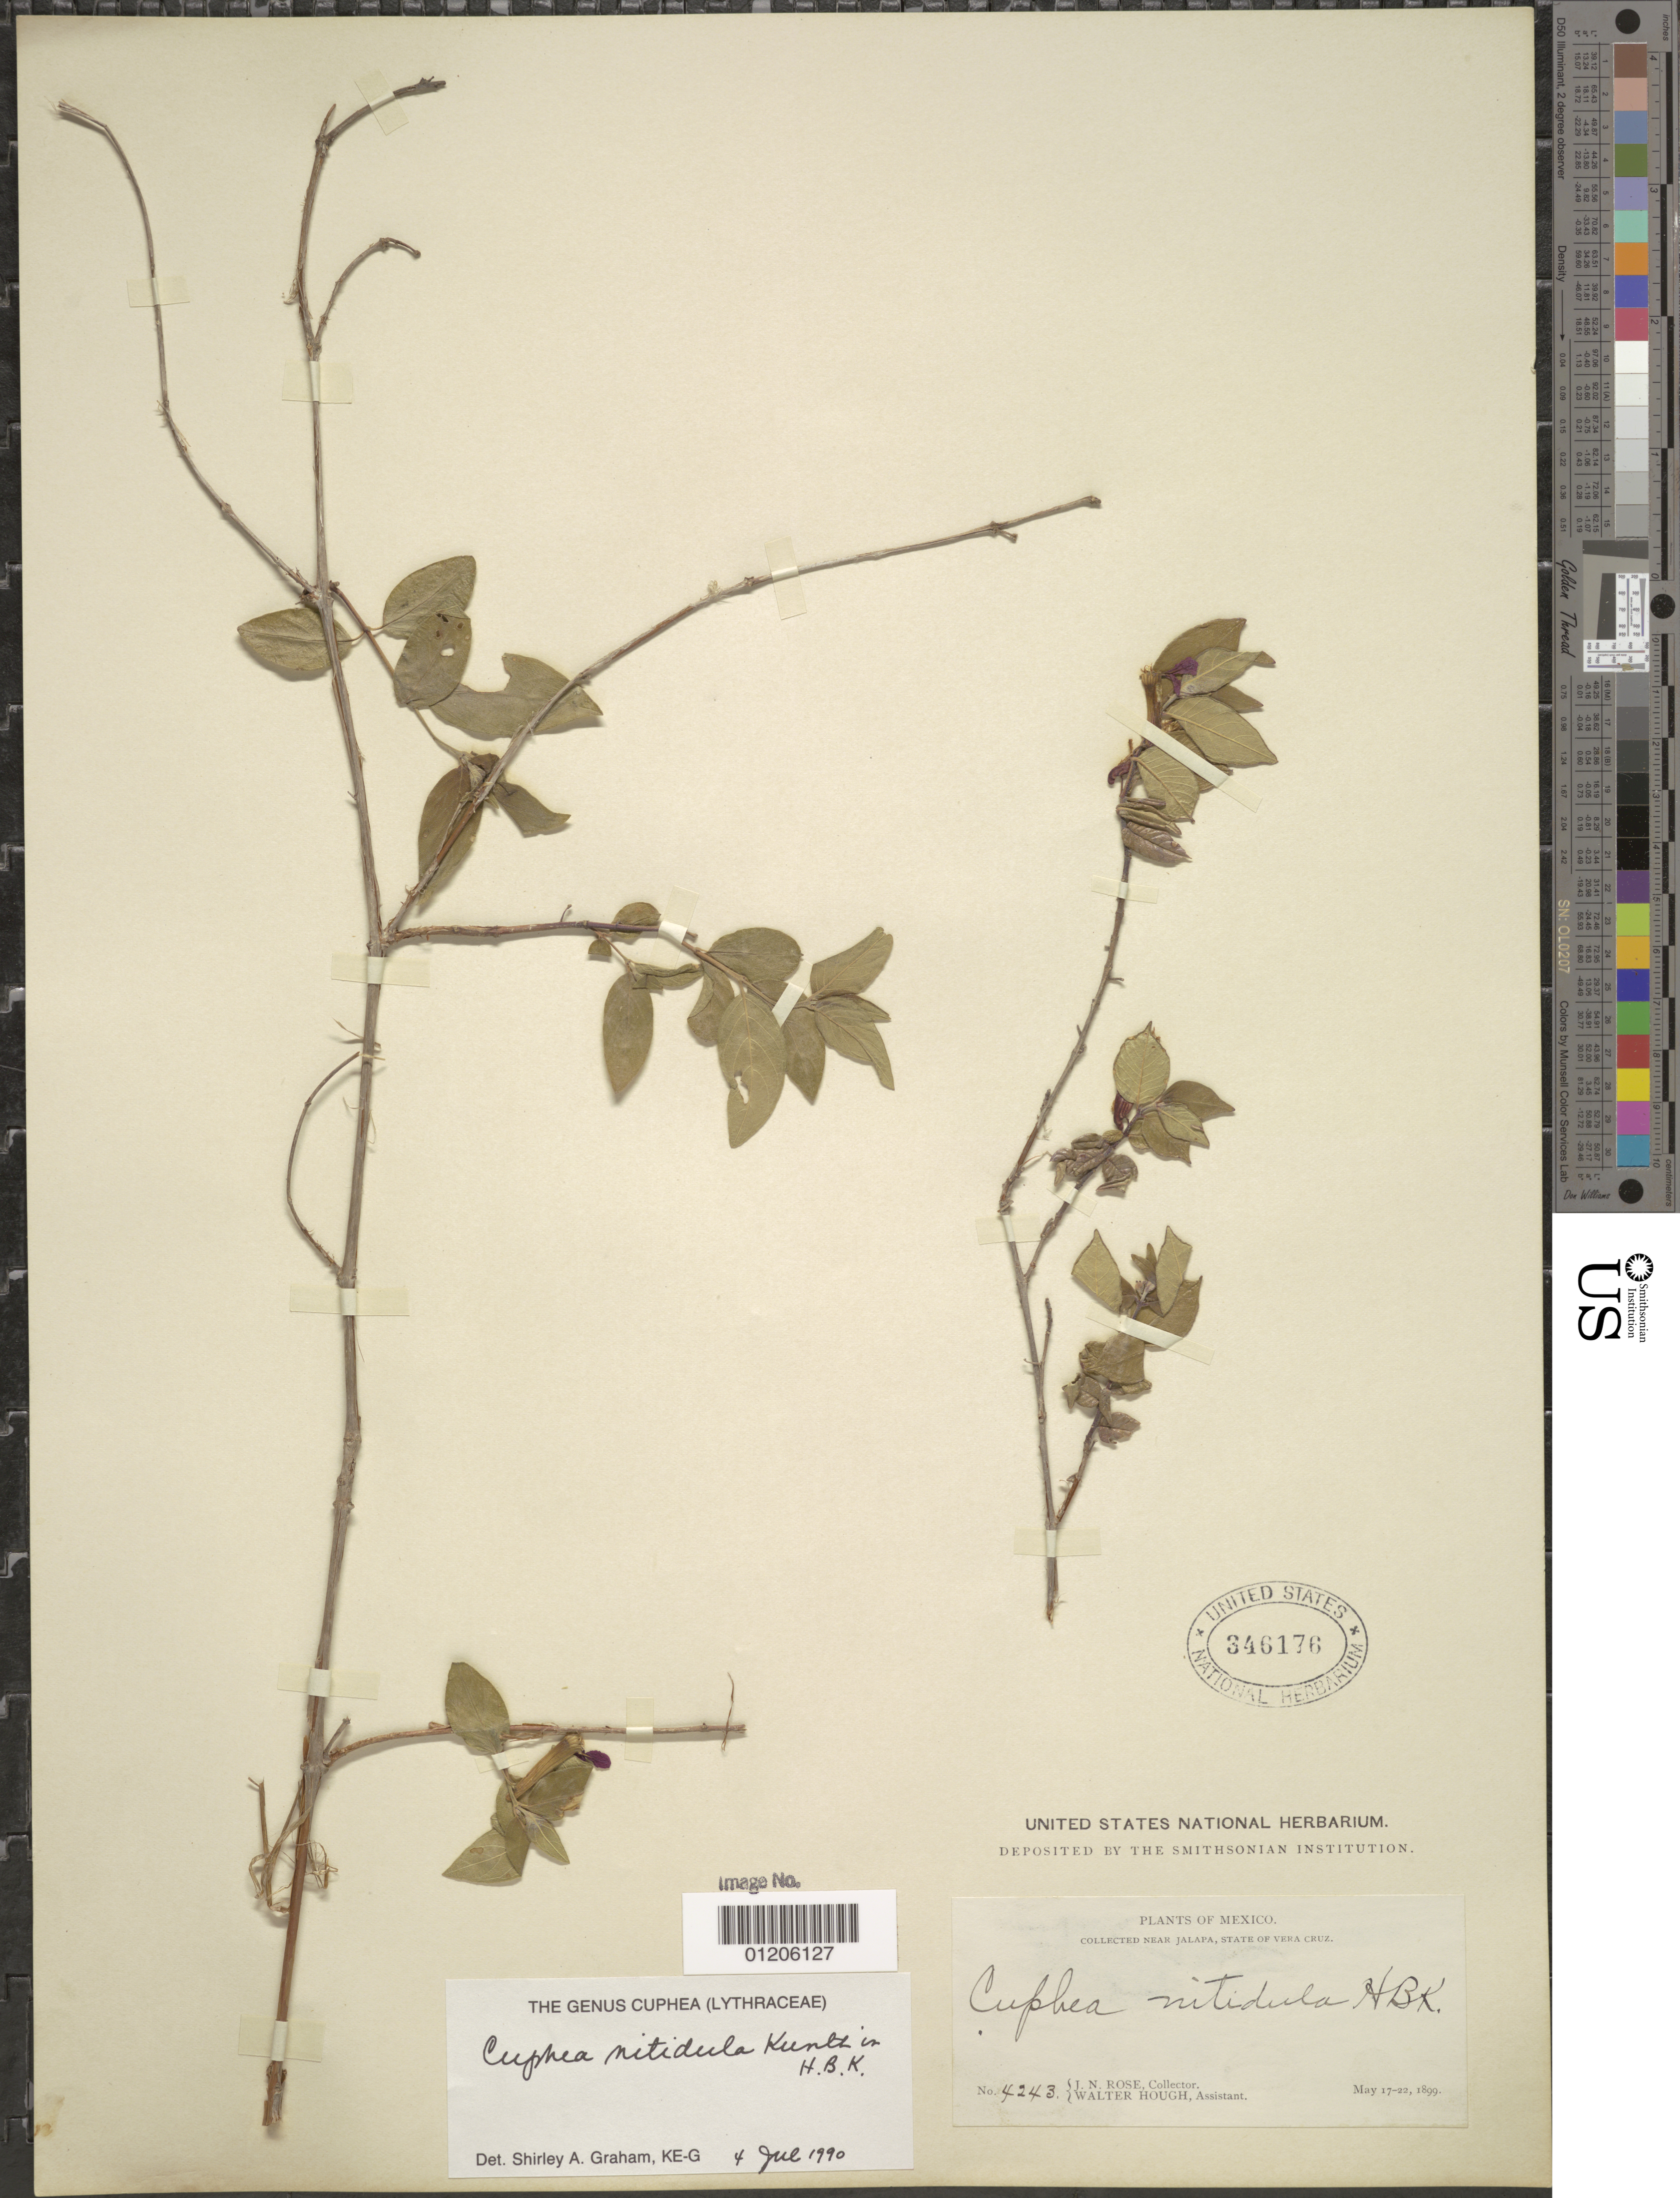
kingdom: Plantae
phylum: Tracheophyta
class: Magnoliopsida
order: Myrtales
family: Lythraceae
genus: Cuphea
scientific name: Cuphea nitidula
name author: Kunth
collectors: J. N. Rose & W. Hough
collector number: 4243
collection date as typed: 17 May 1899 to 22 May 1899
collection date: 1899-05-17/1899-05-22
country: Mexico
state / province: Veracruz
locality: Near Jalapa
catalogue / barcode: US 346176